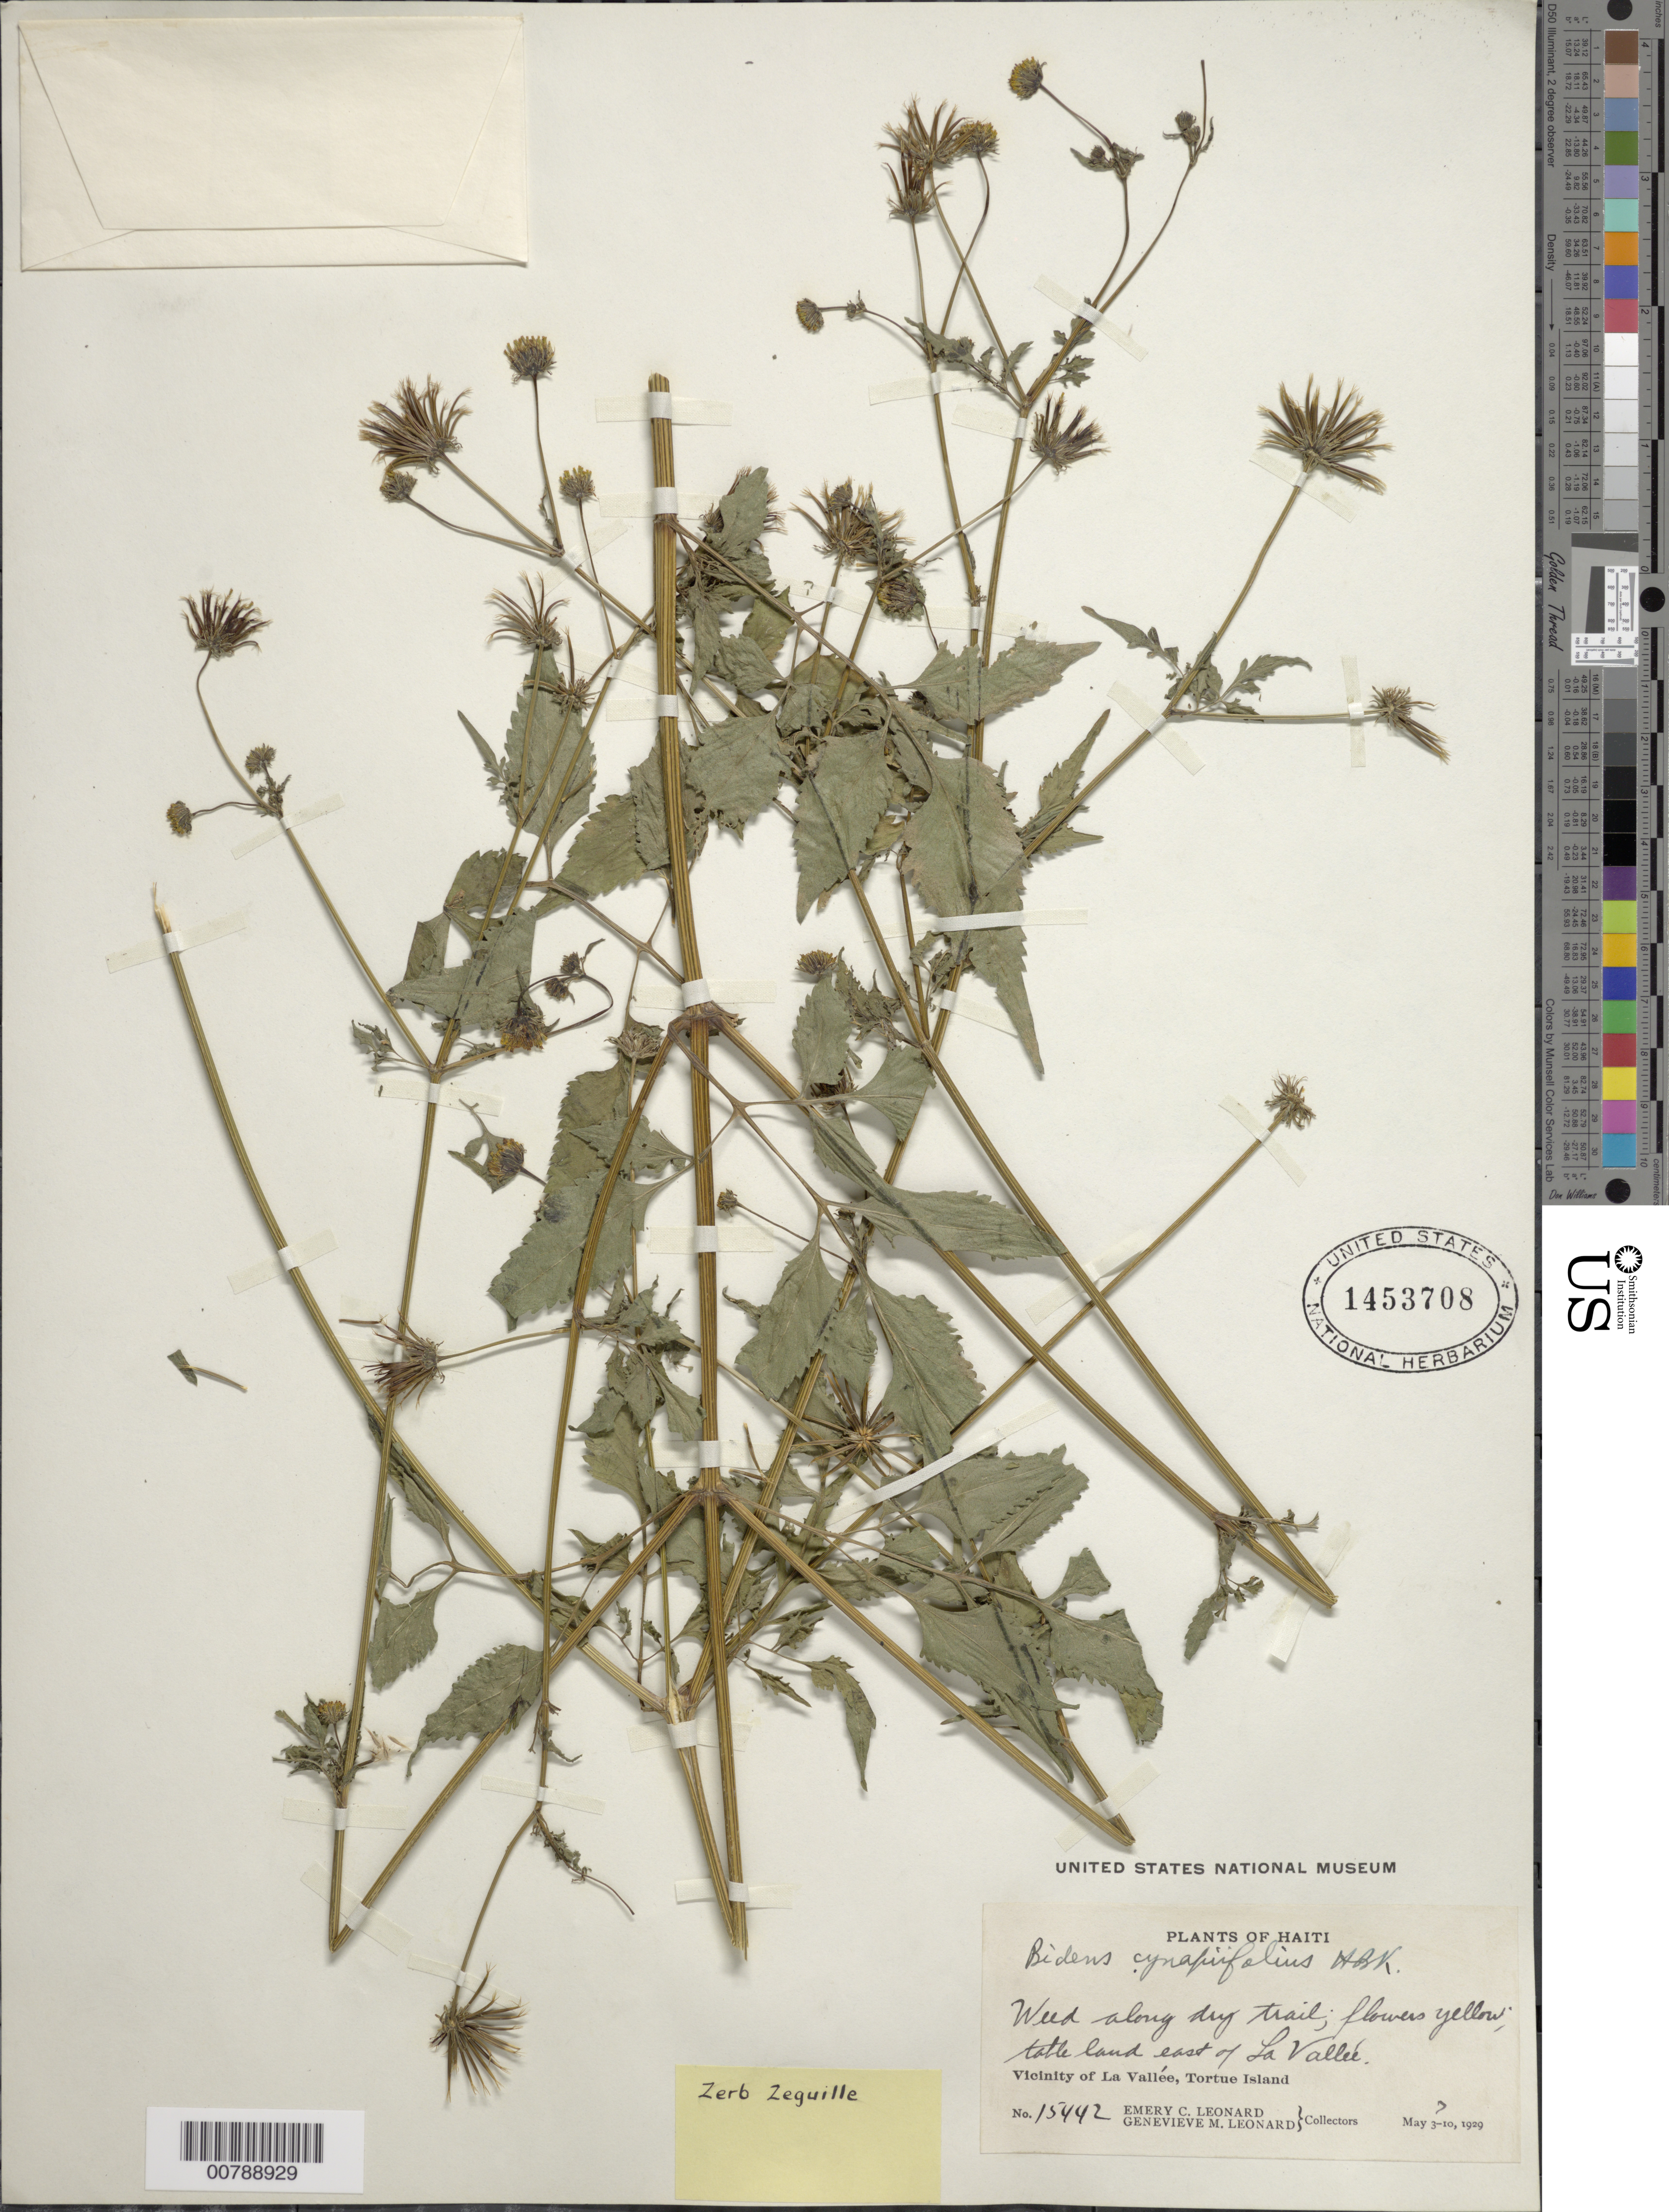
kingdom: Plantae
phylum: Tracheophyta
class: Magnoliopsida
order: Asterales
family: Asteraceae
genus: Bidens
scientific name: Bidens cynapiifolia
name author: Kunth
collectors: E. C. Leonard & G. M. Leonard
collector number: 15442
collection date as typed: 03 May 1929 to 10 May 1929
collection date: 1929-05-03/1929-05-10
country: Haiti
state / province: Nord-Óuest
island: Île de la Tortue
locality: Vicinity of La Vallée, Tortue Island. Table land east of La Vallée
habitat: Along dry trail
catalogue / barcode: US 1453708